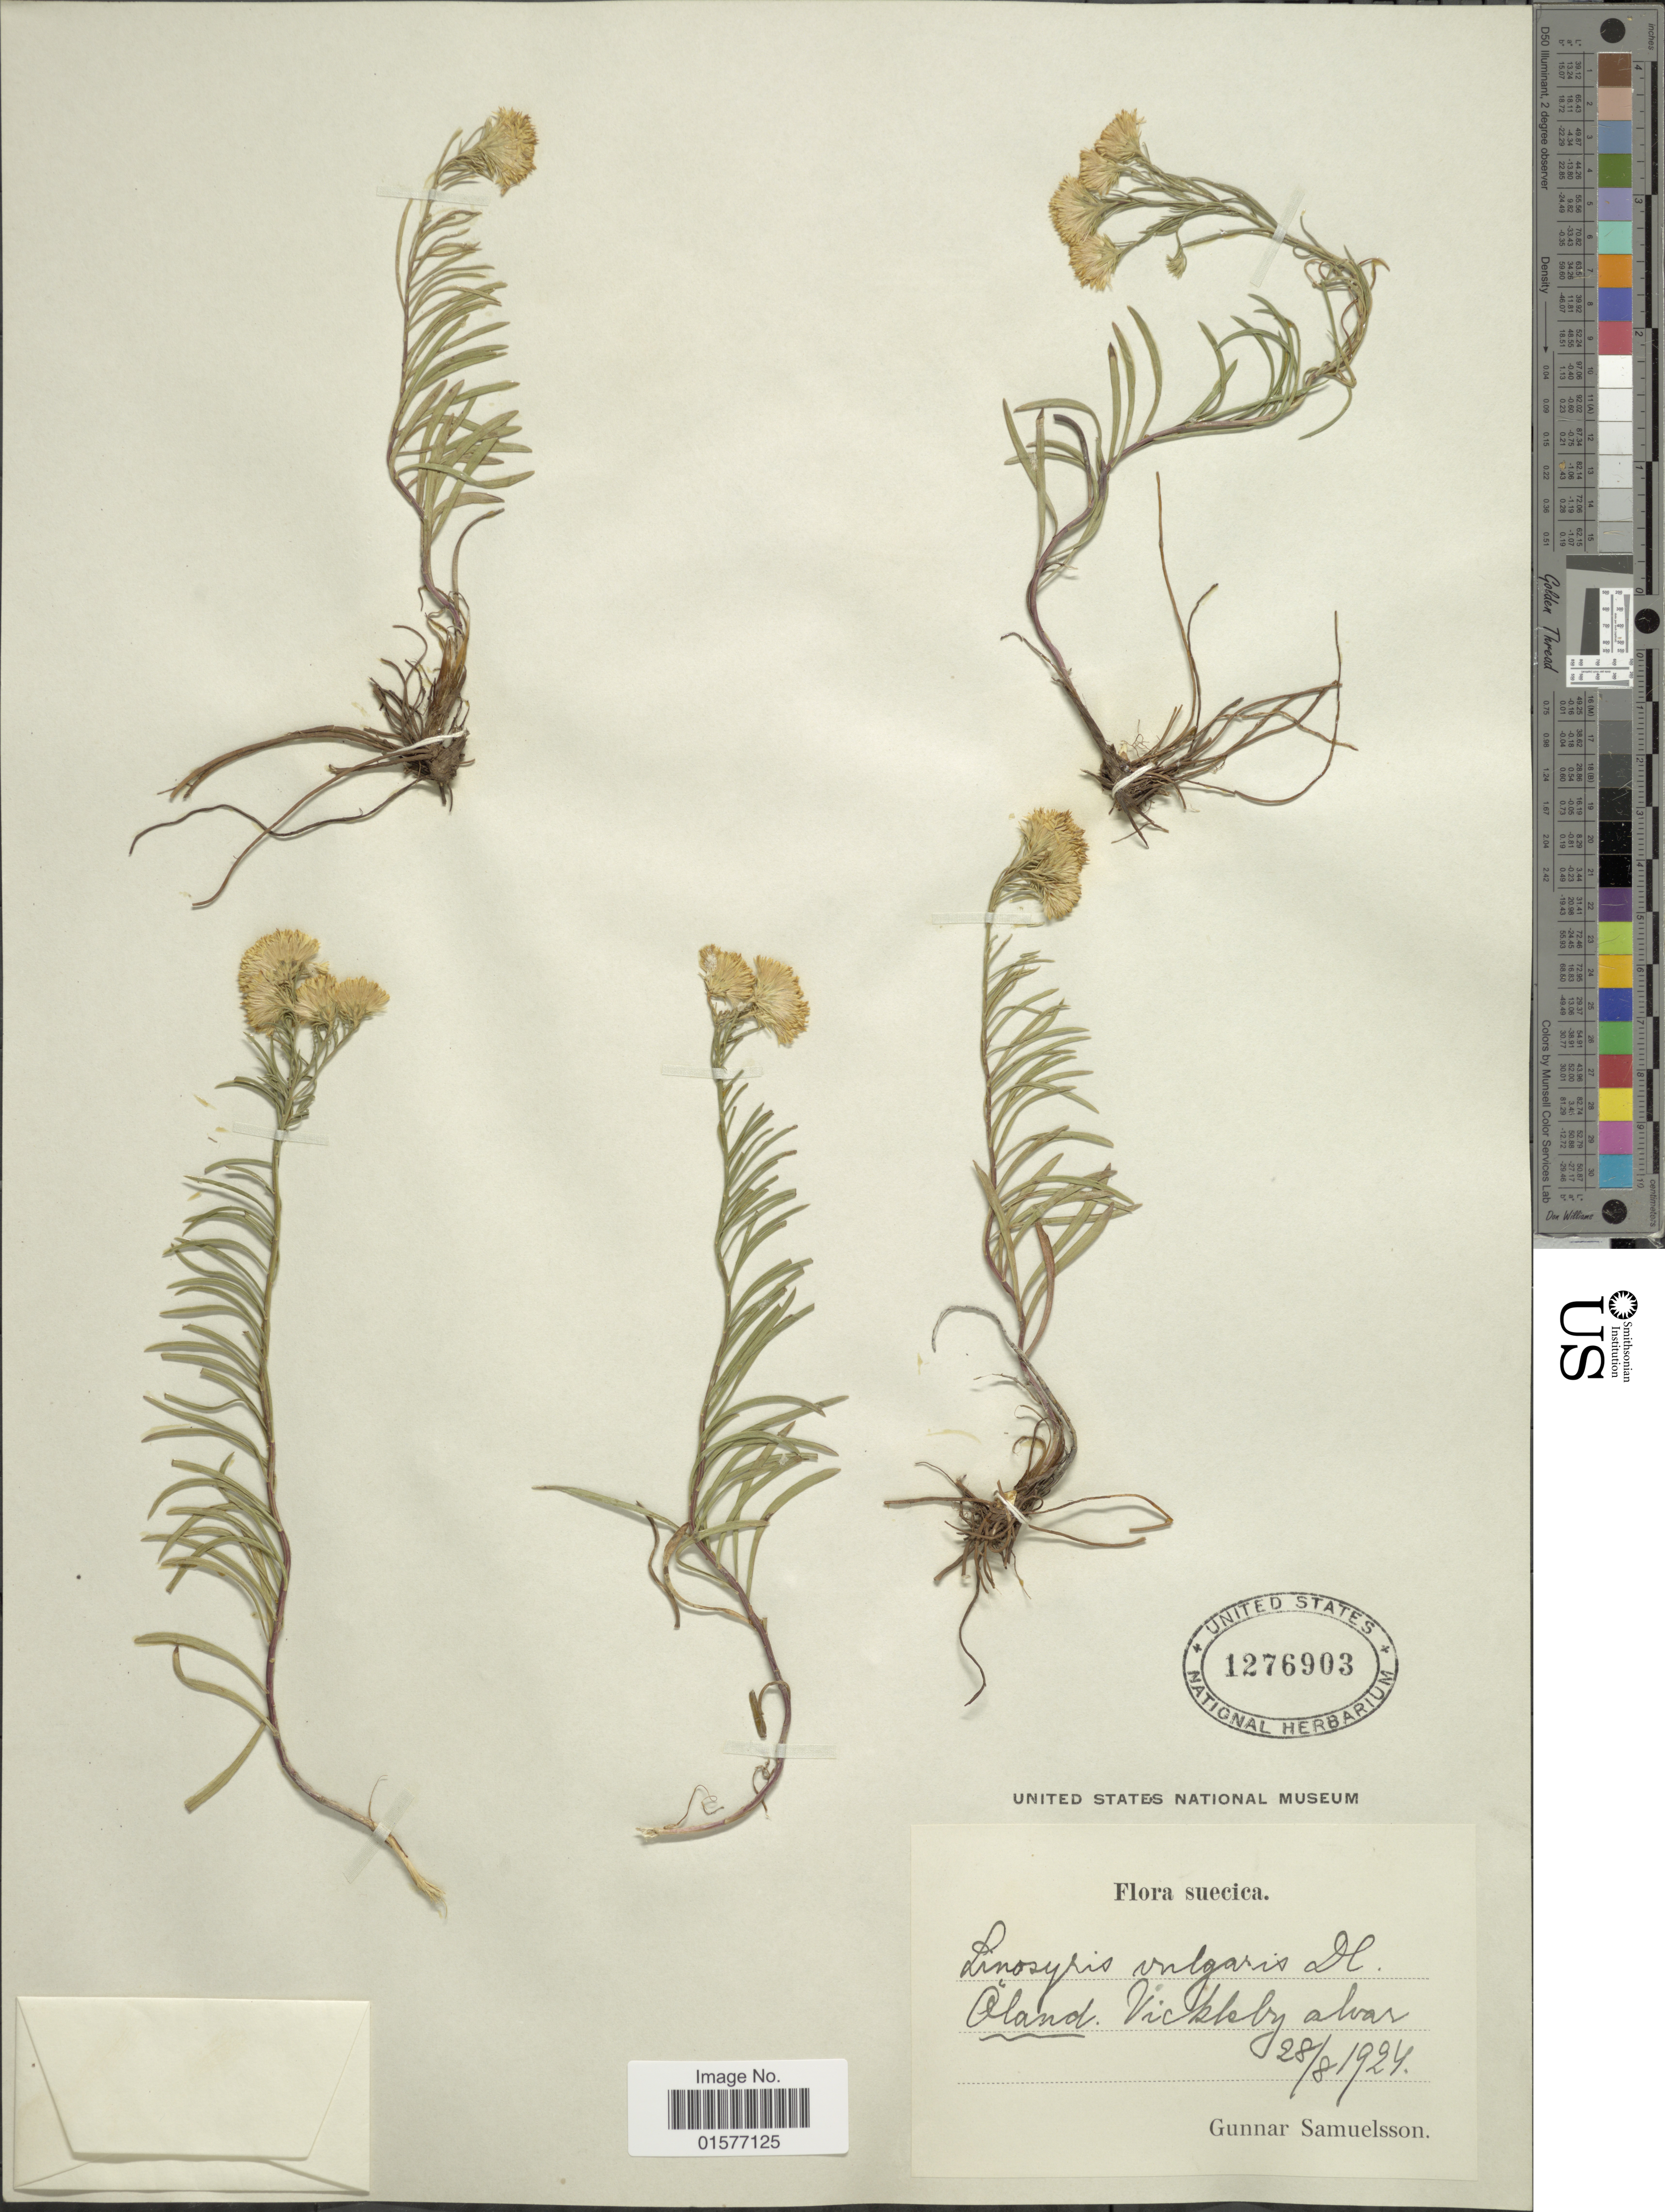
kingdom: Plantae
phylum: Tracheophyta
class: Magnoliopsida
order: Asterales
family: Asteraceae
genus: Linosyris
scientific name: Linosyris vulgaris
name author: Cass. ex Less.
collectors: G. Samuelsson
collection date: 1924-08-28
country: Sweden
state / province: Kalmar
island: Oland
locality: Öland Vickleby alvar, Suecica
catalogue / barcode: US 1276903